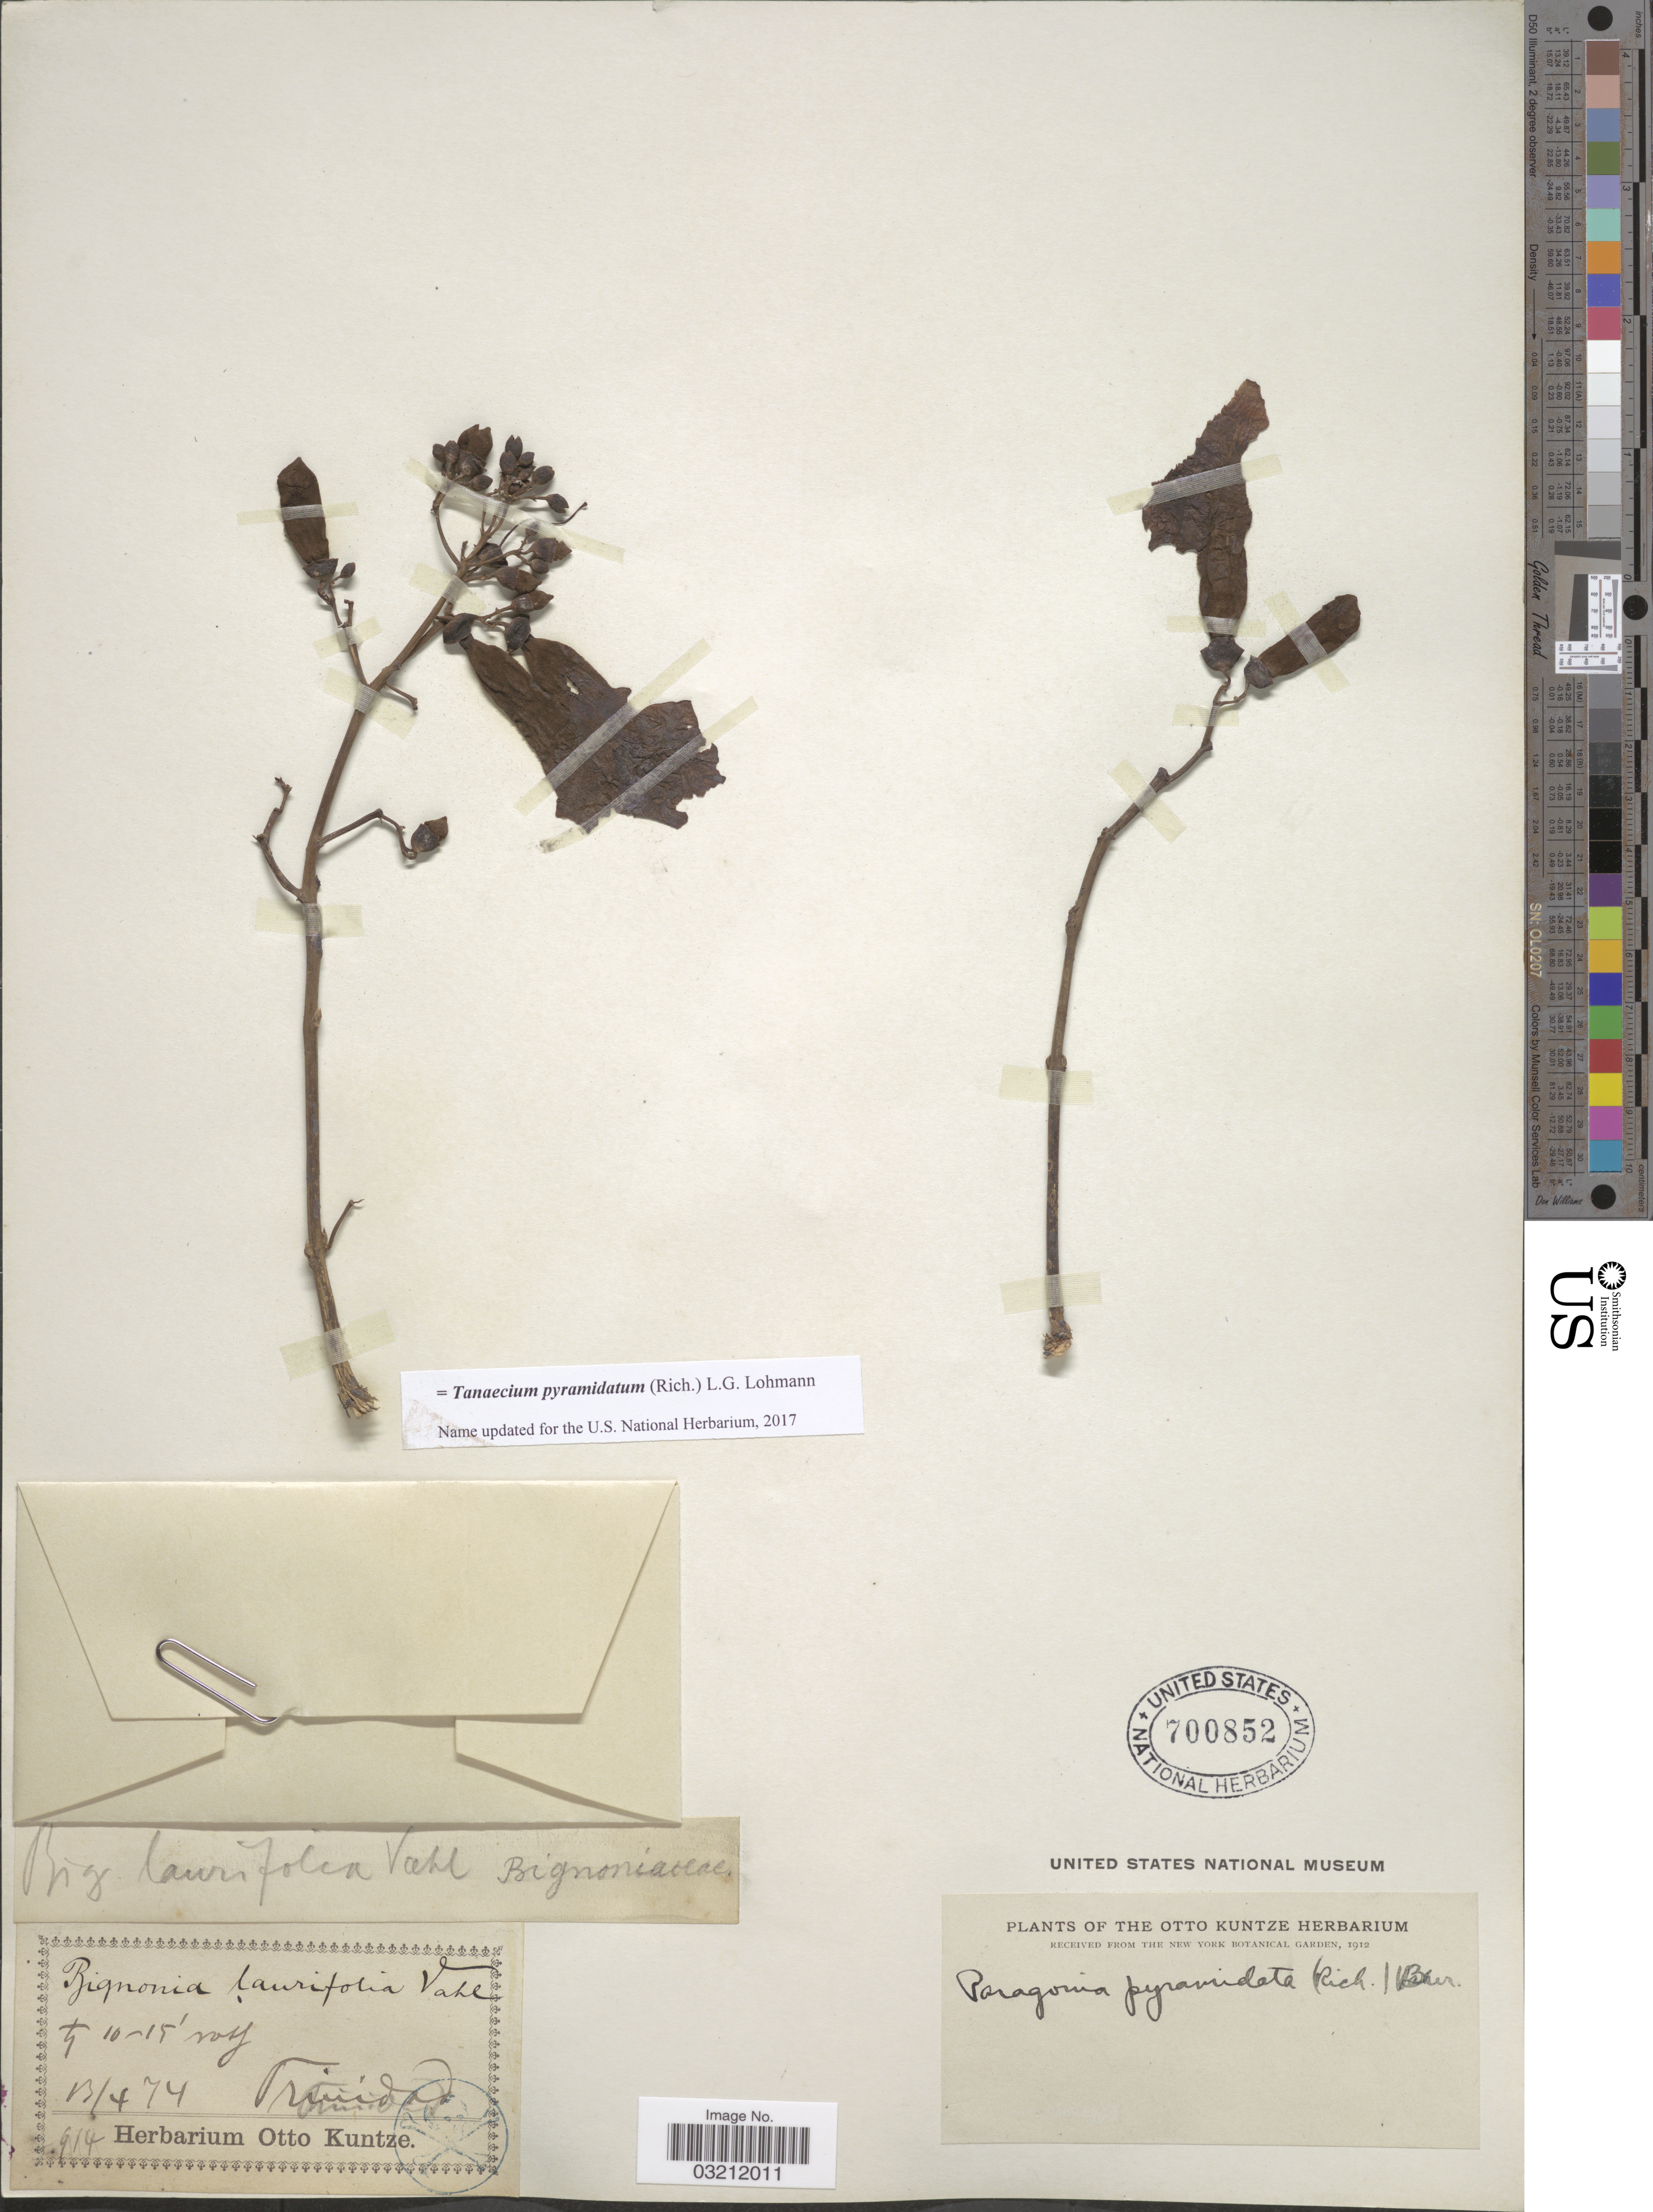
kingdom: Plantae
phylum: Tracheophyta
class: Magnoliopsida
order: Lamiales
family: Bignoniaceae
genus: Tanaecium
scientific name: Tanaecium pyramidatum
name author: (Rich.) L.G. Lohmann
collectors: ex herb. Otto Kuntze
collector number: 914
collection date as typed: Transcribed d/m/y: 13/4/74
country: Trinidad and Tobago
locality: Trinidad.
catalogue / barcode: US 700852